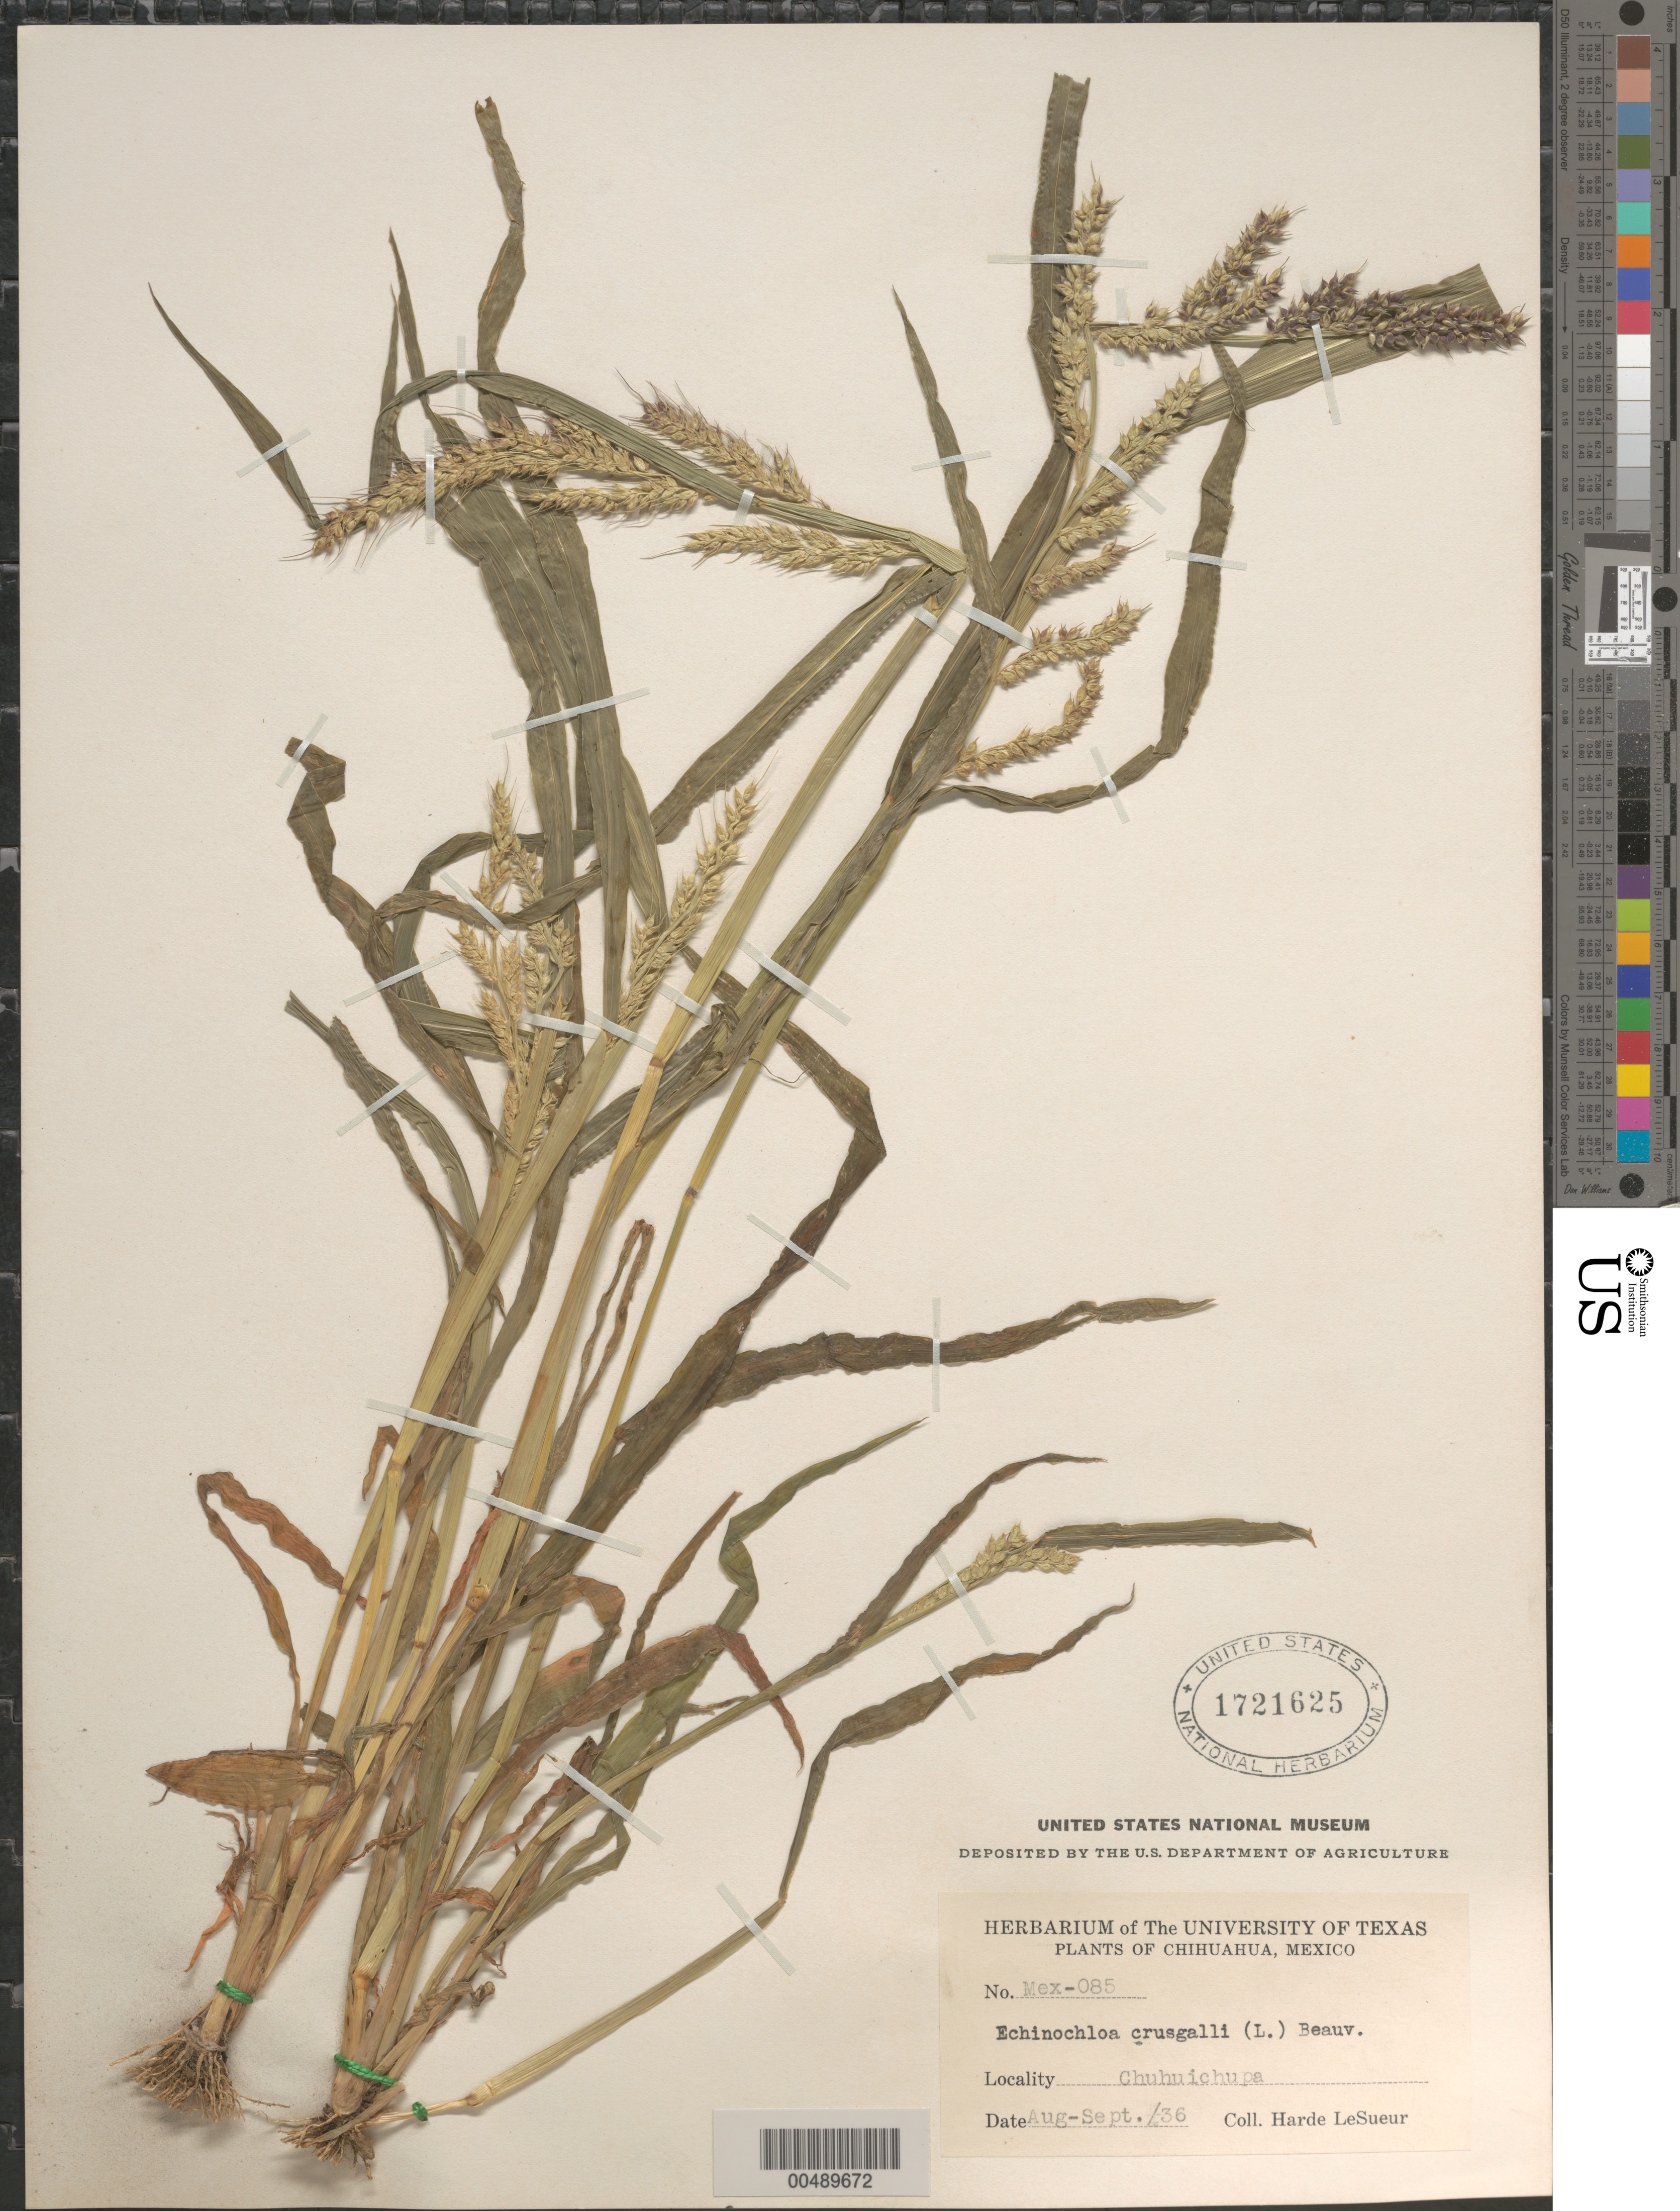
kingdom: Plantae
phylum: Tracheophyta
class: Liliopsida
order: Poales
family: Poaceae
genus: Echinochloa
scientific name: Echinochloa crus-galli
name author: (L.) P. Beauv.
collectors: D. H. LeSueur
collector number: MEX-085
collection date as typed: Aug 1936 to Sep 1936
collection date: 1936-08/1936-09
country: Mexico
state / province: Chihuahua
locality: Chuhuichupa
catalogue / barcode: US 1721625